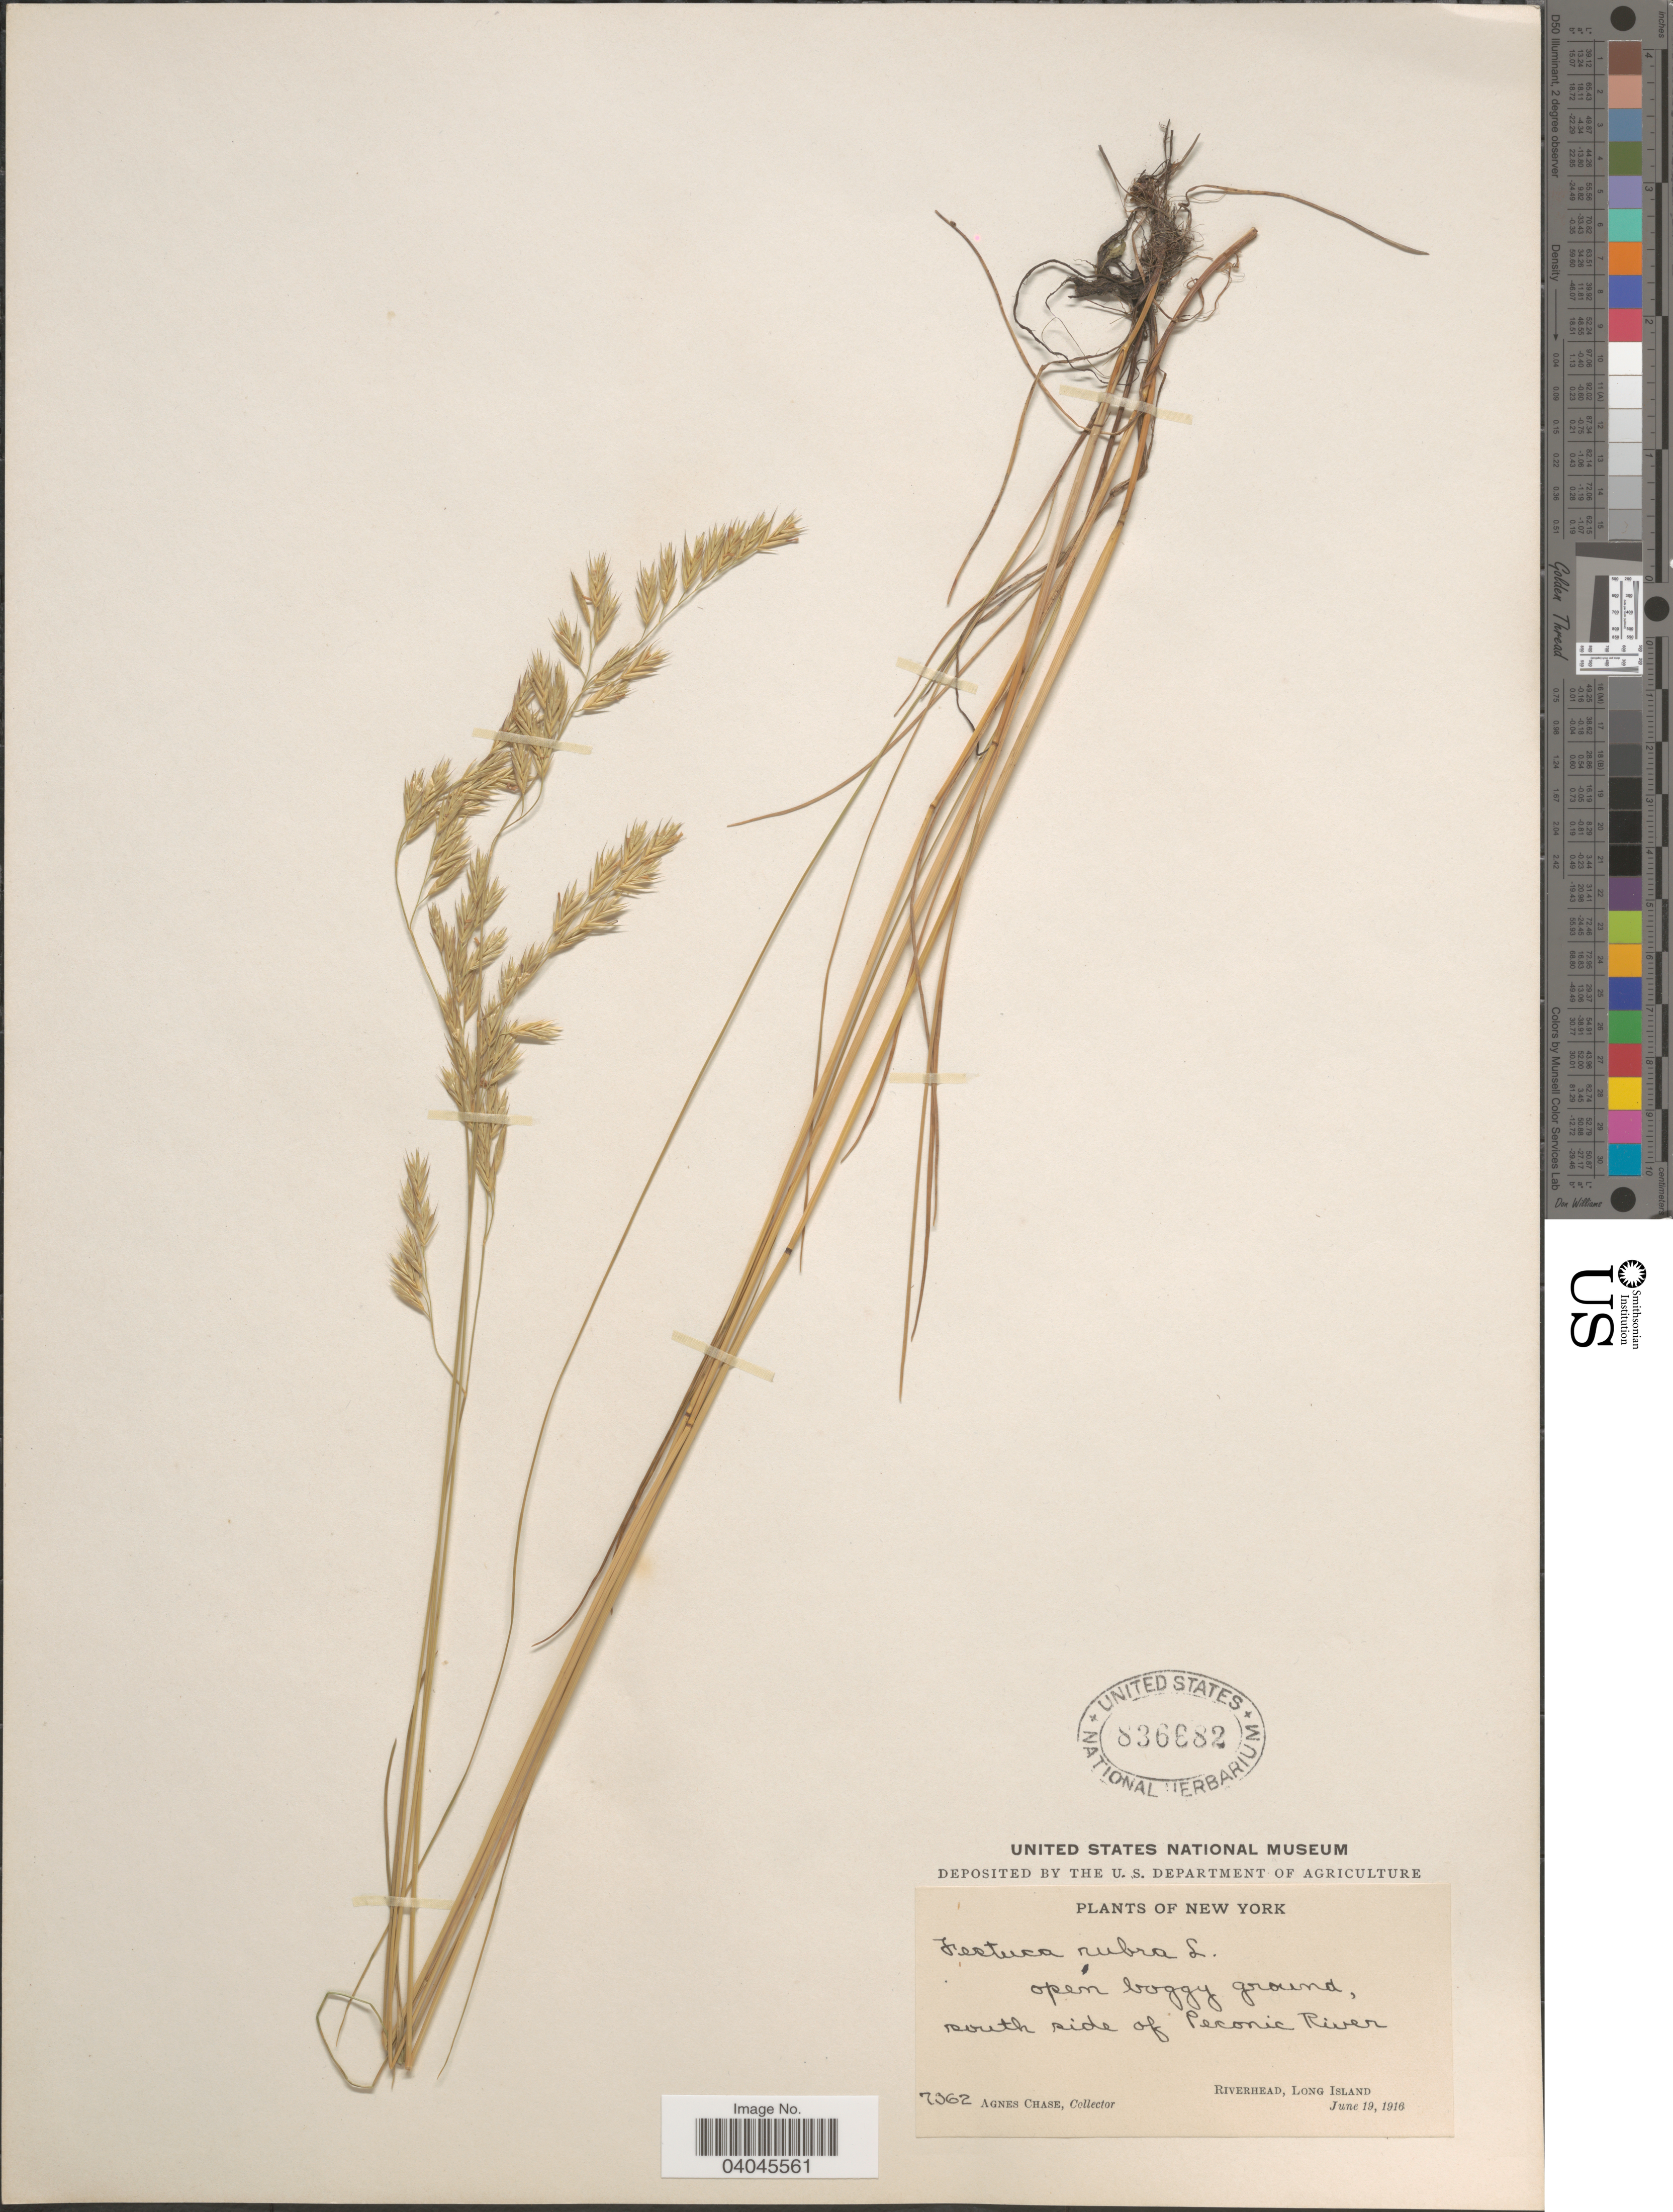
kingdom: Plantae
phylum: Tracheophyta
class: Liliopsida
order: Poales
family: Poaceae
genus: Festuca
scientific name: Festuca rubra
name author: L.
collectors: A. Chase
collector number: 7362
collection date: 1916-06-19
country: United States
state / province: New York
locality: South side of Peconic River. Riverhead, Long Island.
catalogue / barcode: US 836682